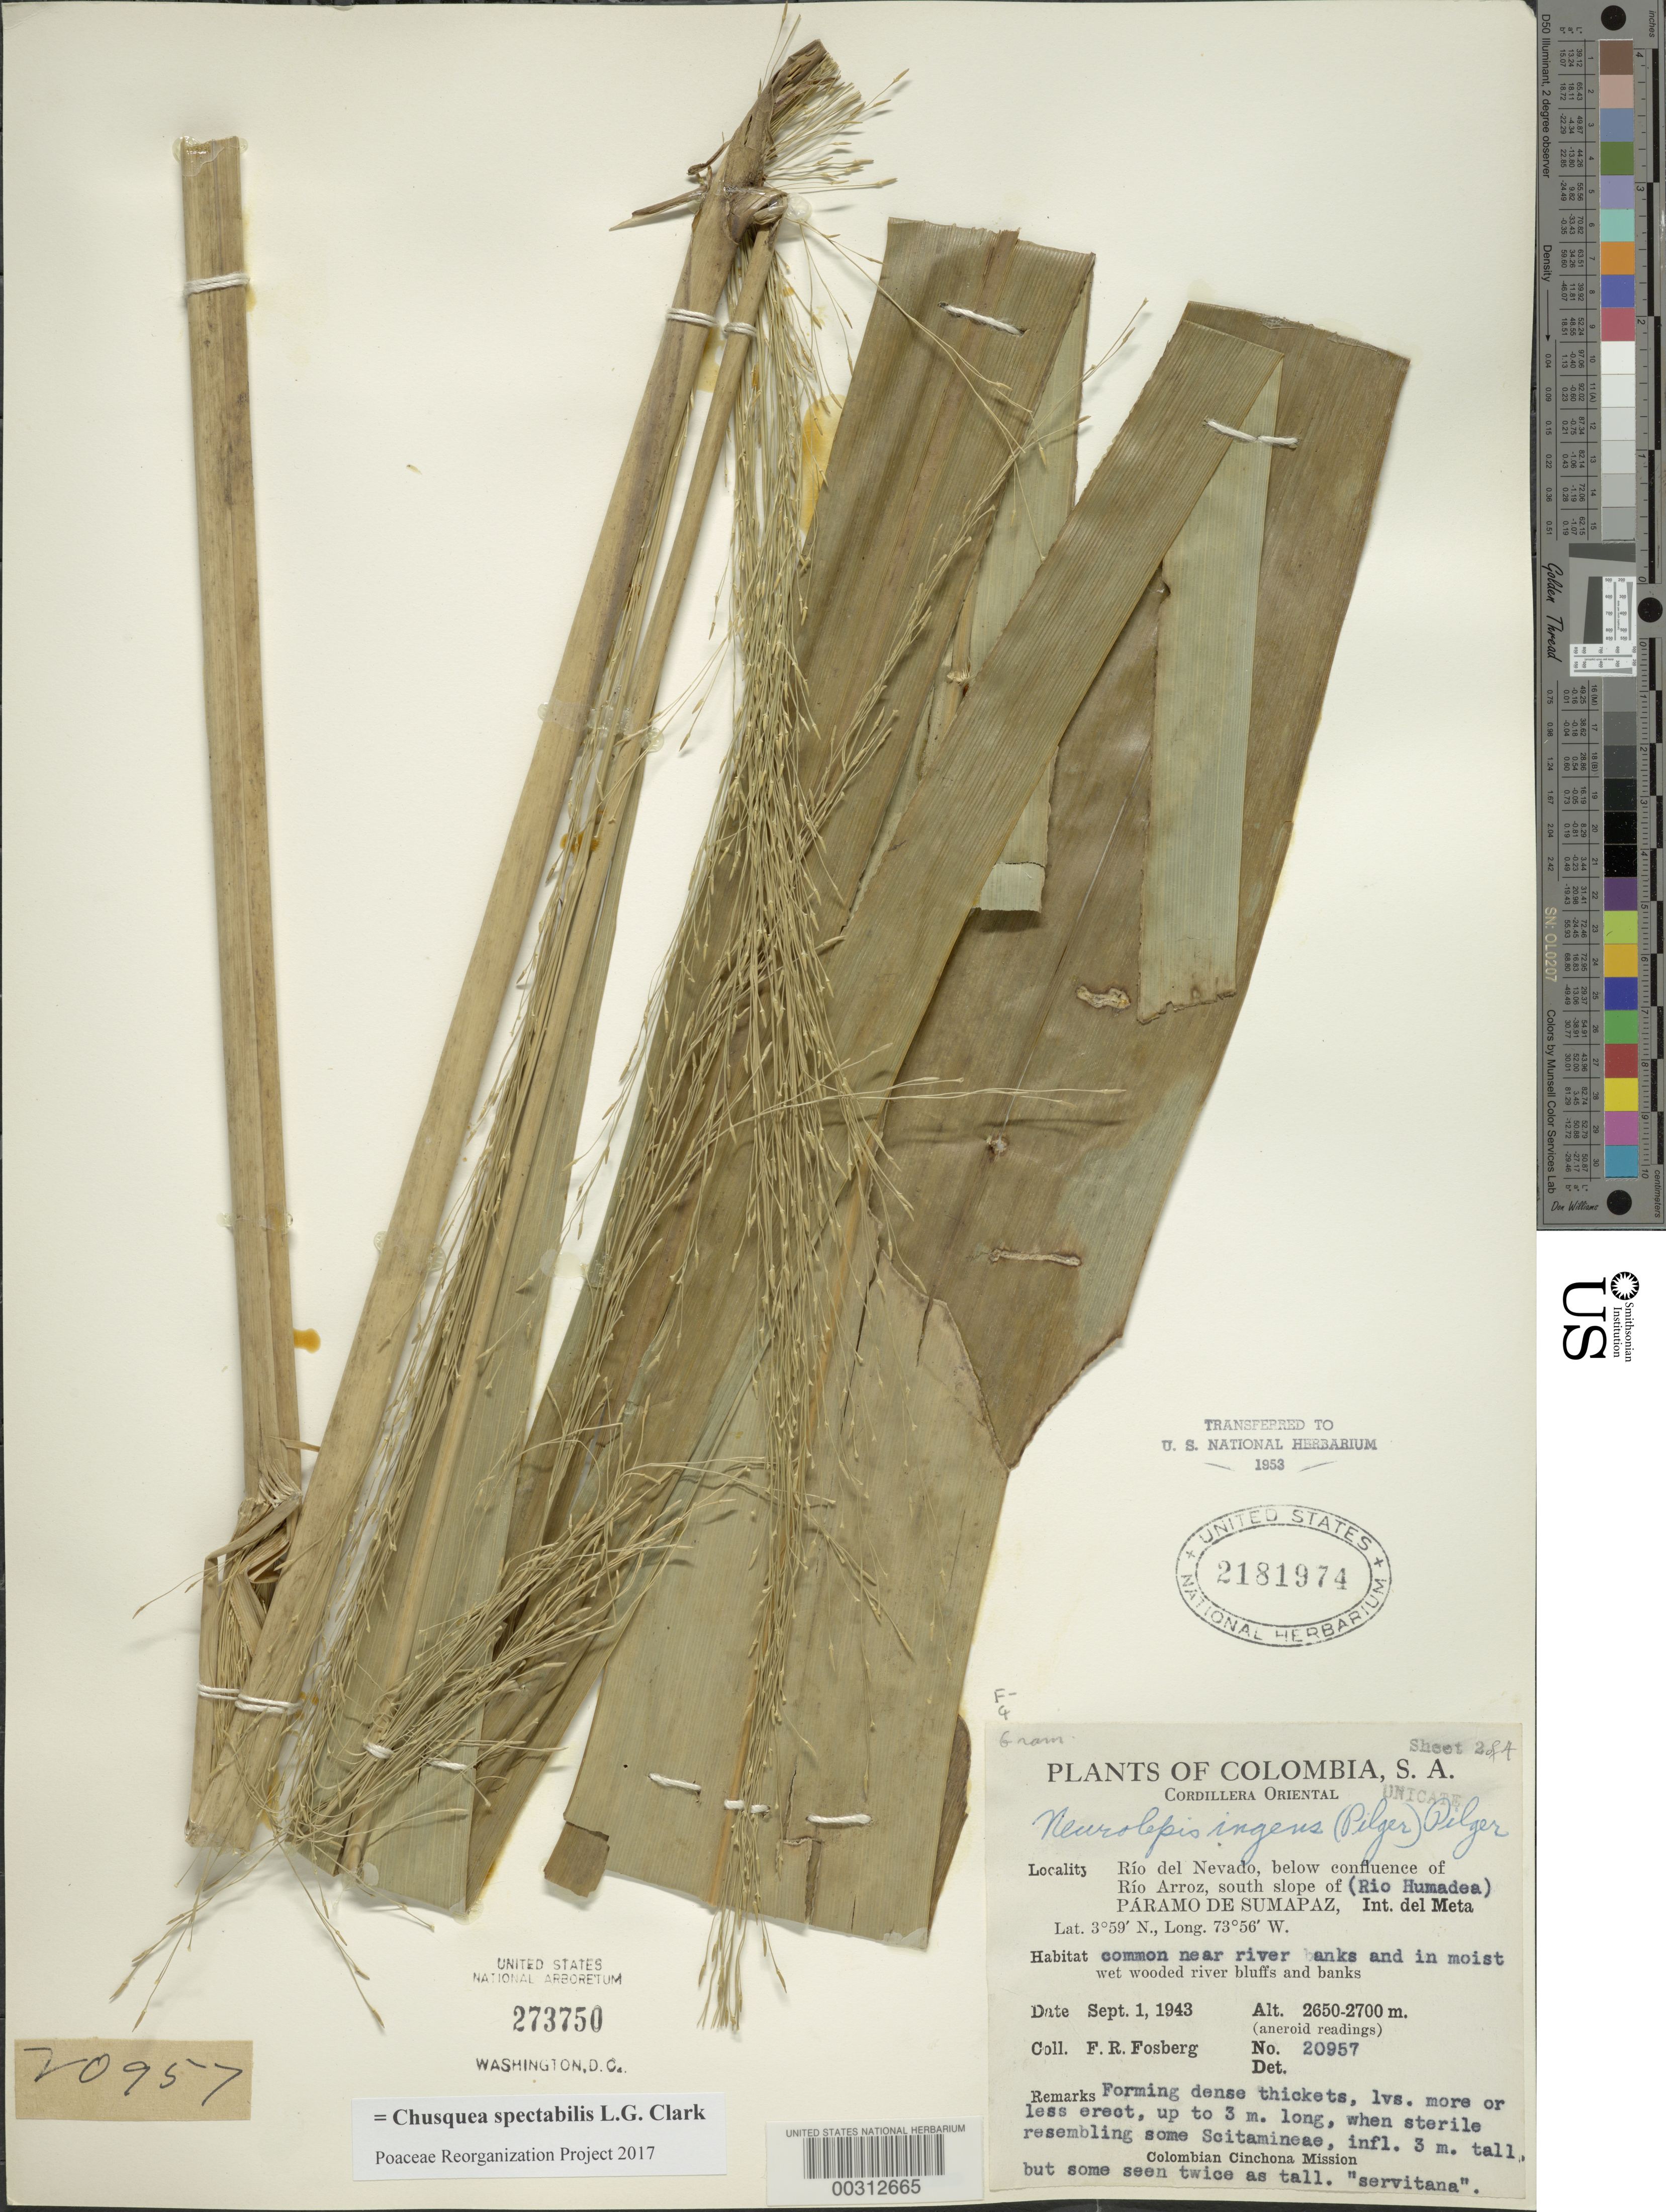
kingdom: Plantae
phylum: Tracheophyta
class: Liliopsida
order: Poales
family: Poaceae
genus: Chusquea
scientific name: Chusquea spectabilis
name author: L.G. Clark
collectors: F. R. Fosberg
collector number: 20957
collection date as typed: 01 Sep 1943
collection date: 1943-09-01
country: Colombia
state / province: Meta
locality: Rio del Nevado, below confluence of Rio Arroz, south slope of (Rio Humadea) Paramo de Sumapaz, Int. del Meta, Cordillera Oriental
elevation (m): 2650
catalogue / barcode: US 2181974